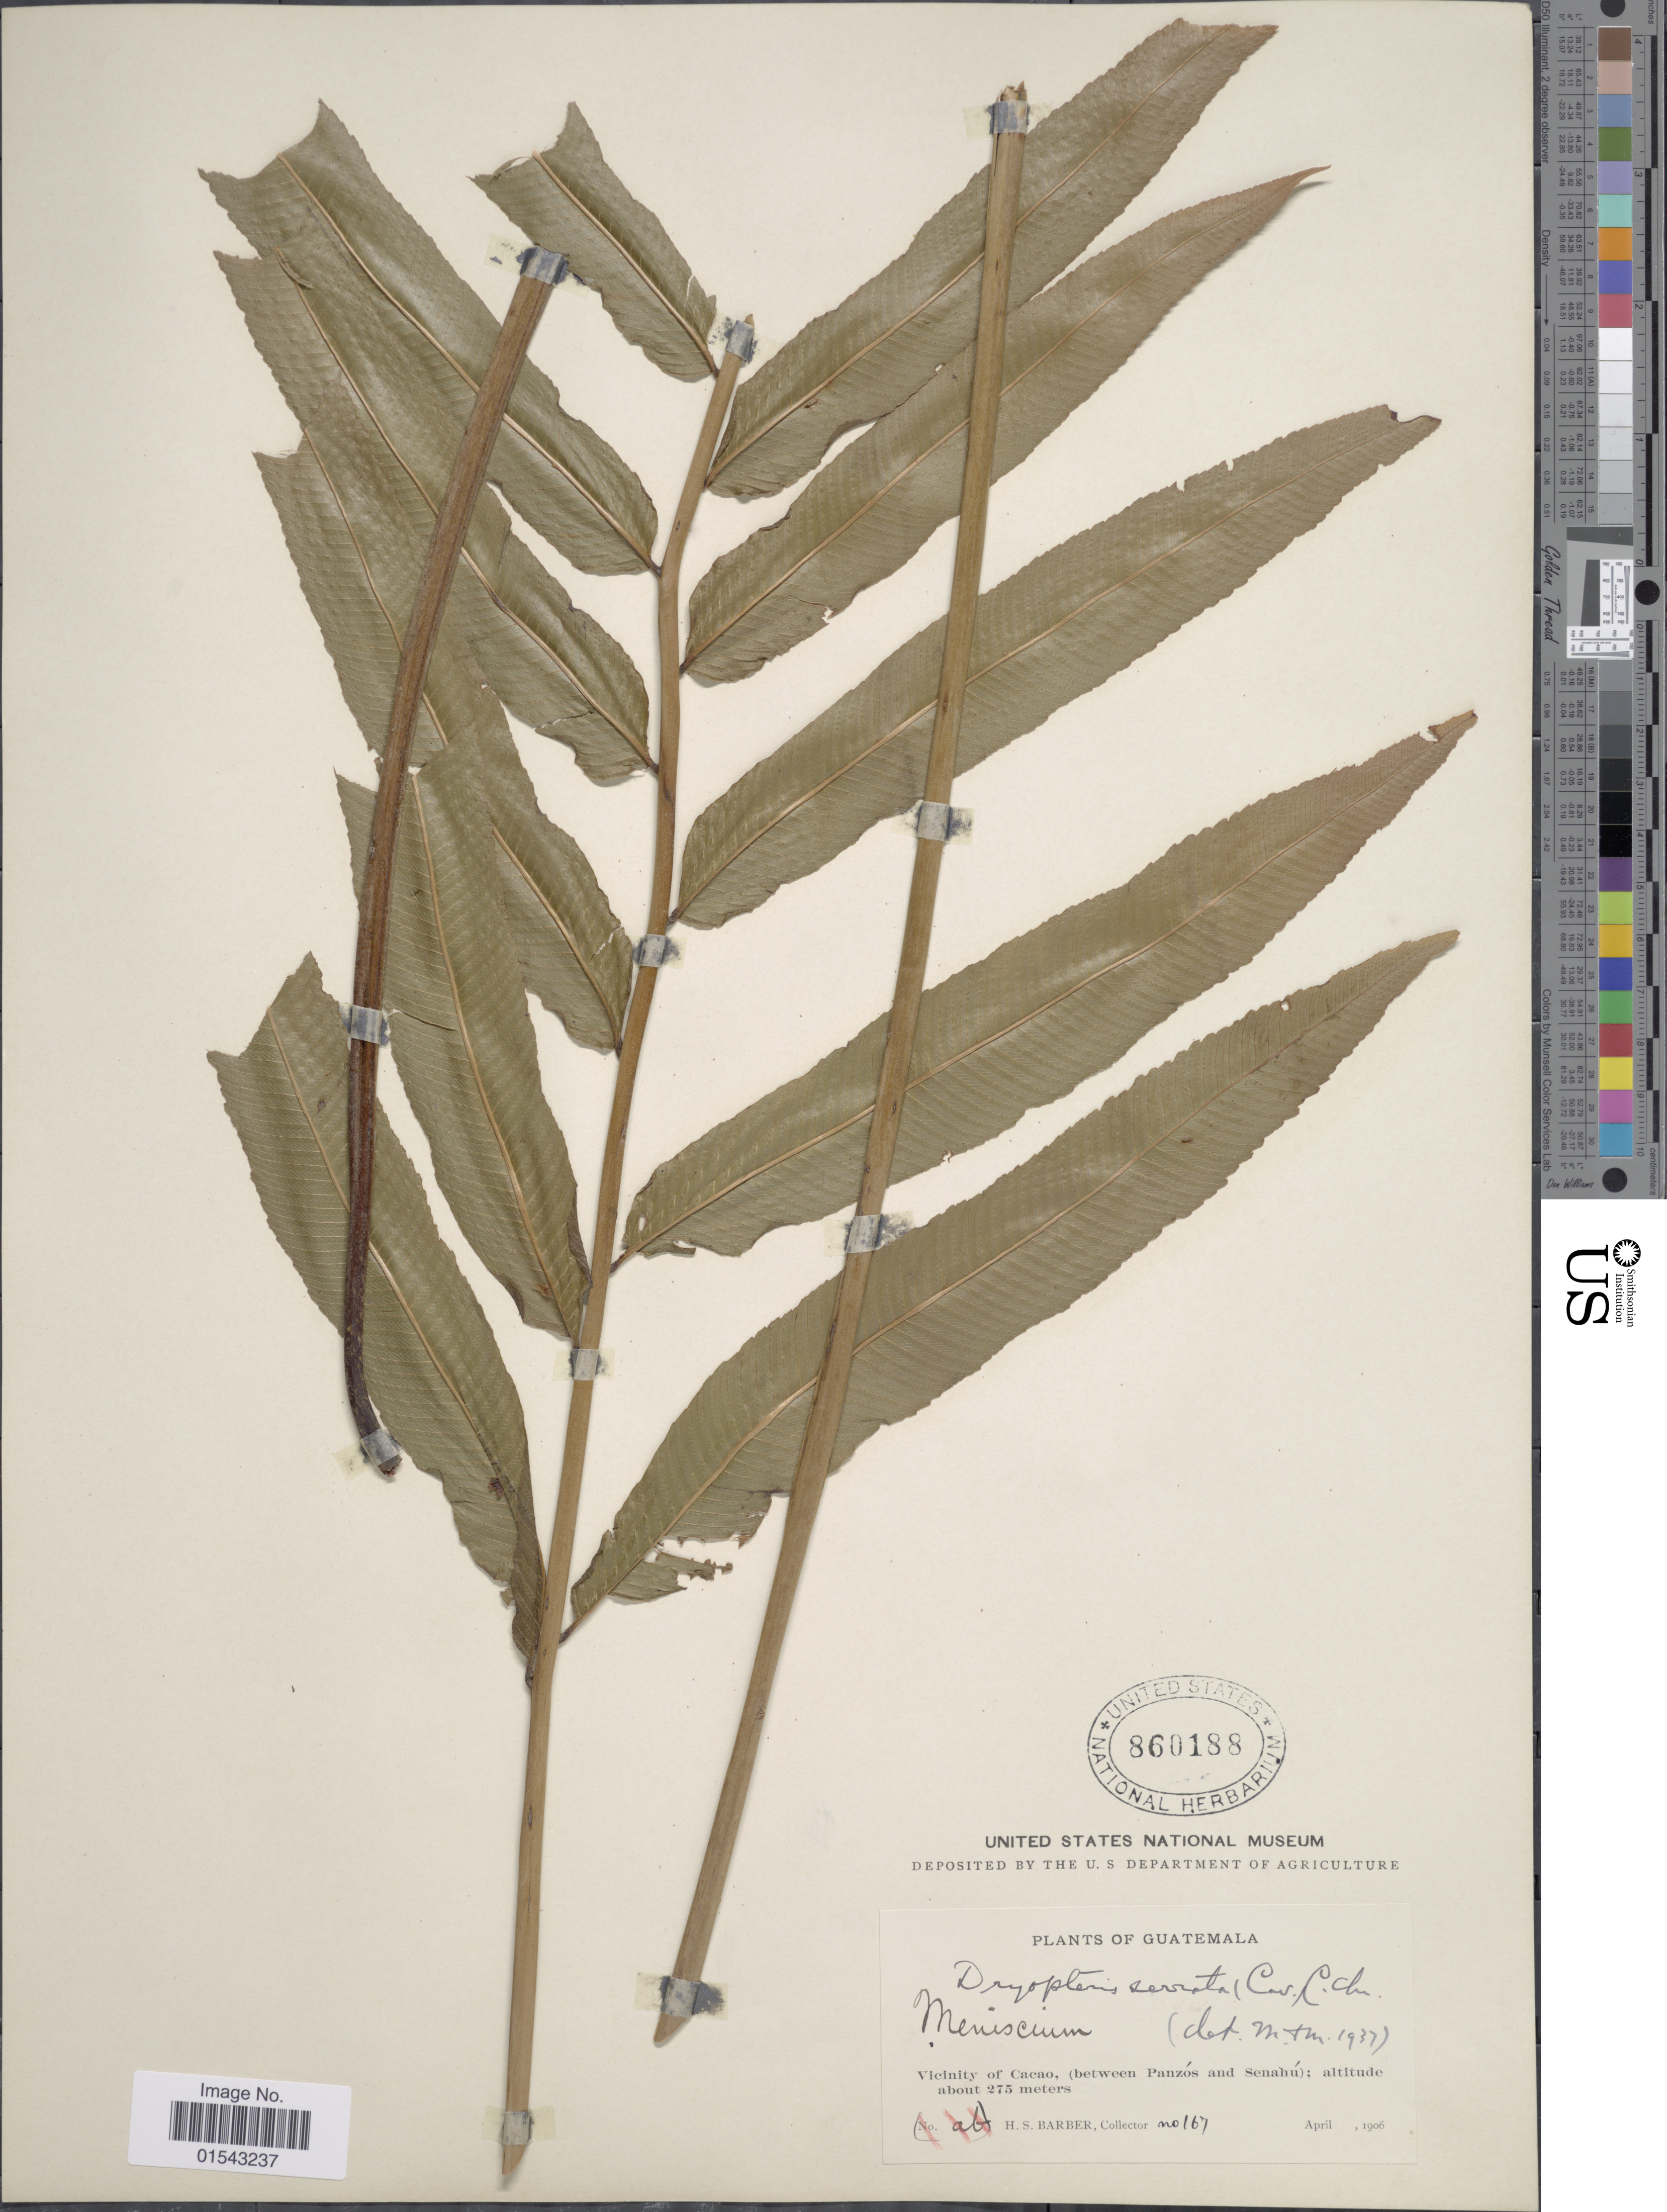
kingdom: Plantae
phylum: Tracheophyta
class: Polypodiopsida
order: Polypodiales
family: Thelypteridaceae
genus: Meniscium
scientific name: Meniscium serratum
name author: Cav.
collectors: H. Barber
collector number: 167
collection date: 1906-04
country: Guatemala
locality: Guatemala, vicinity of Cacao, (between Panzos and Senahu)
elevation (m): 275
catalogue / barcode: US 860188